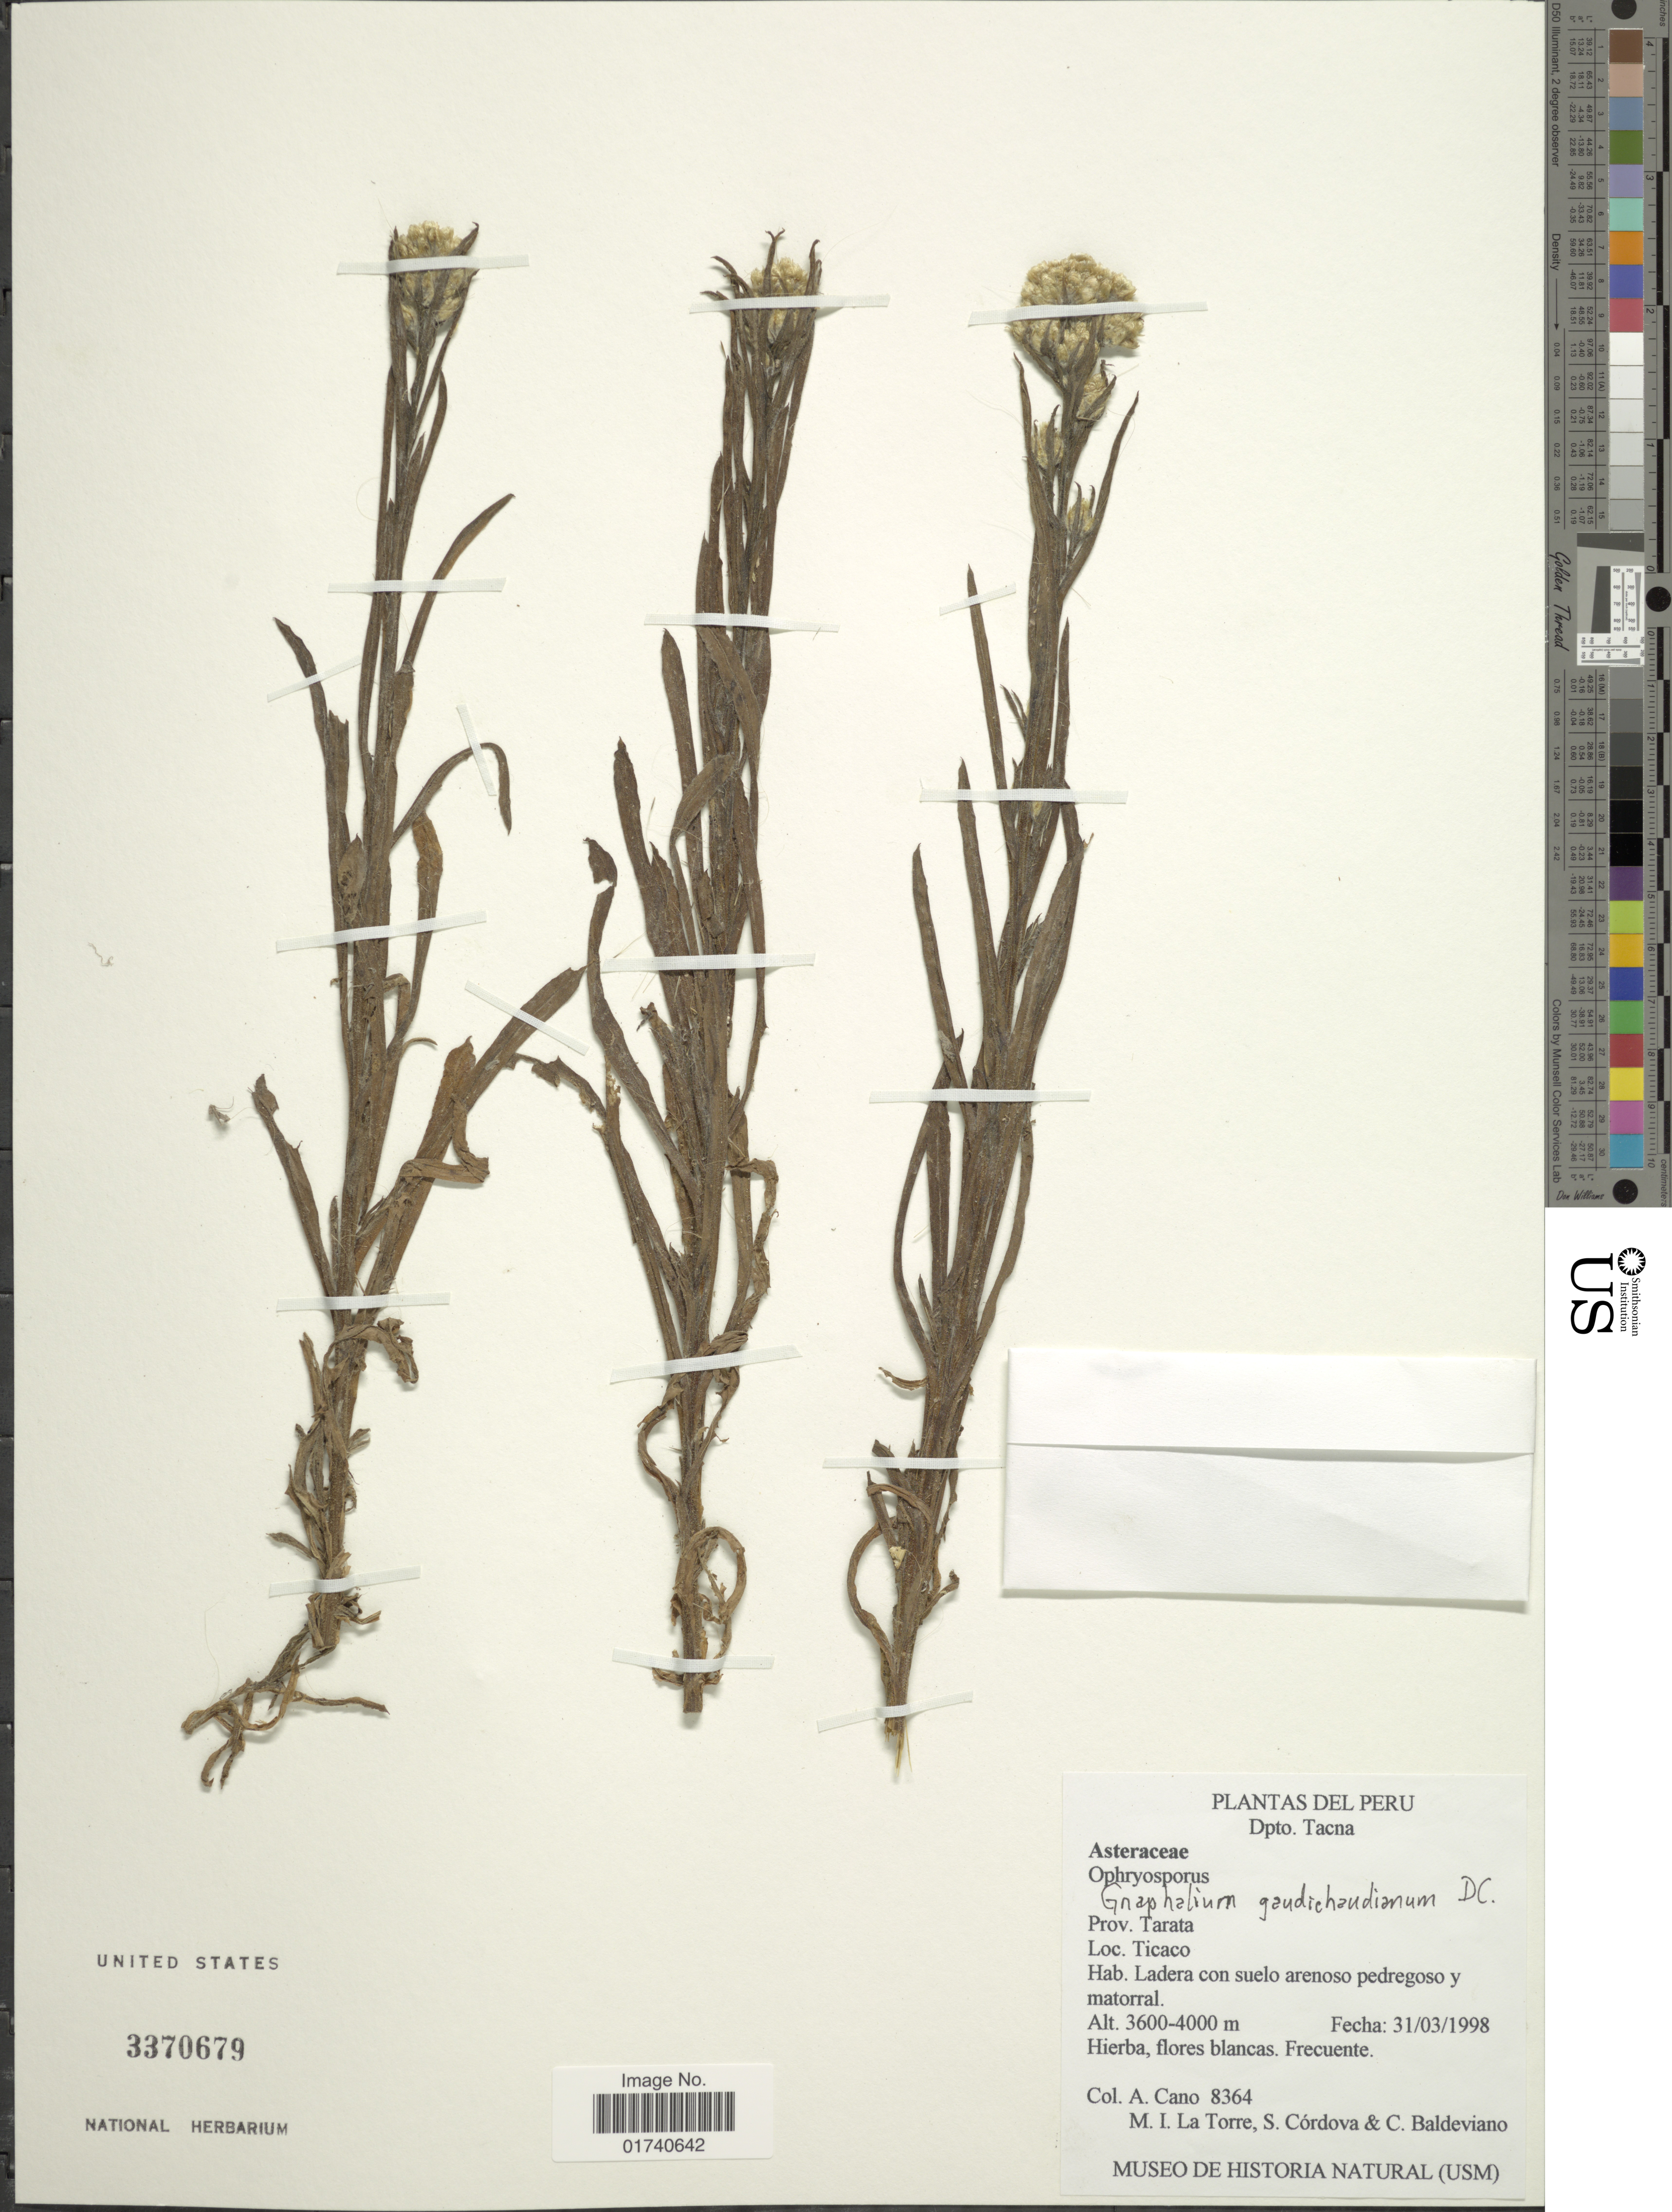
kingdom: Plantae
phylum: Tracheophyta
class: Magnoliopsida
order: Asterales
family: Asteraceae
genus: Pseudognaphalium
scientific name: Pseudognaphalium gaudichaudianum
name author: (DC.) Anderb.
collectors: A. Cano, M. I. La Torre, S. Cordova & C. Baldeviano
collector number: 8364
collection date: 1998-03-31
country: Peru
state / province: Tacna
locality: Dpto. Tacna. Prov. Tarata. Ticaco.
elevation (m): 3600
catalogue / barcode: US 3370679